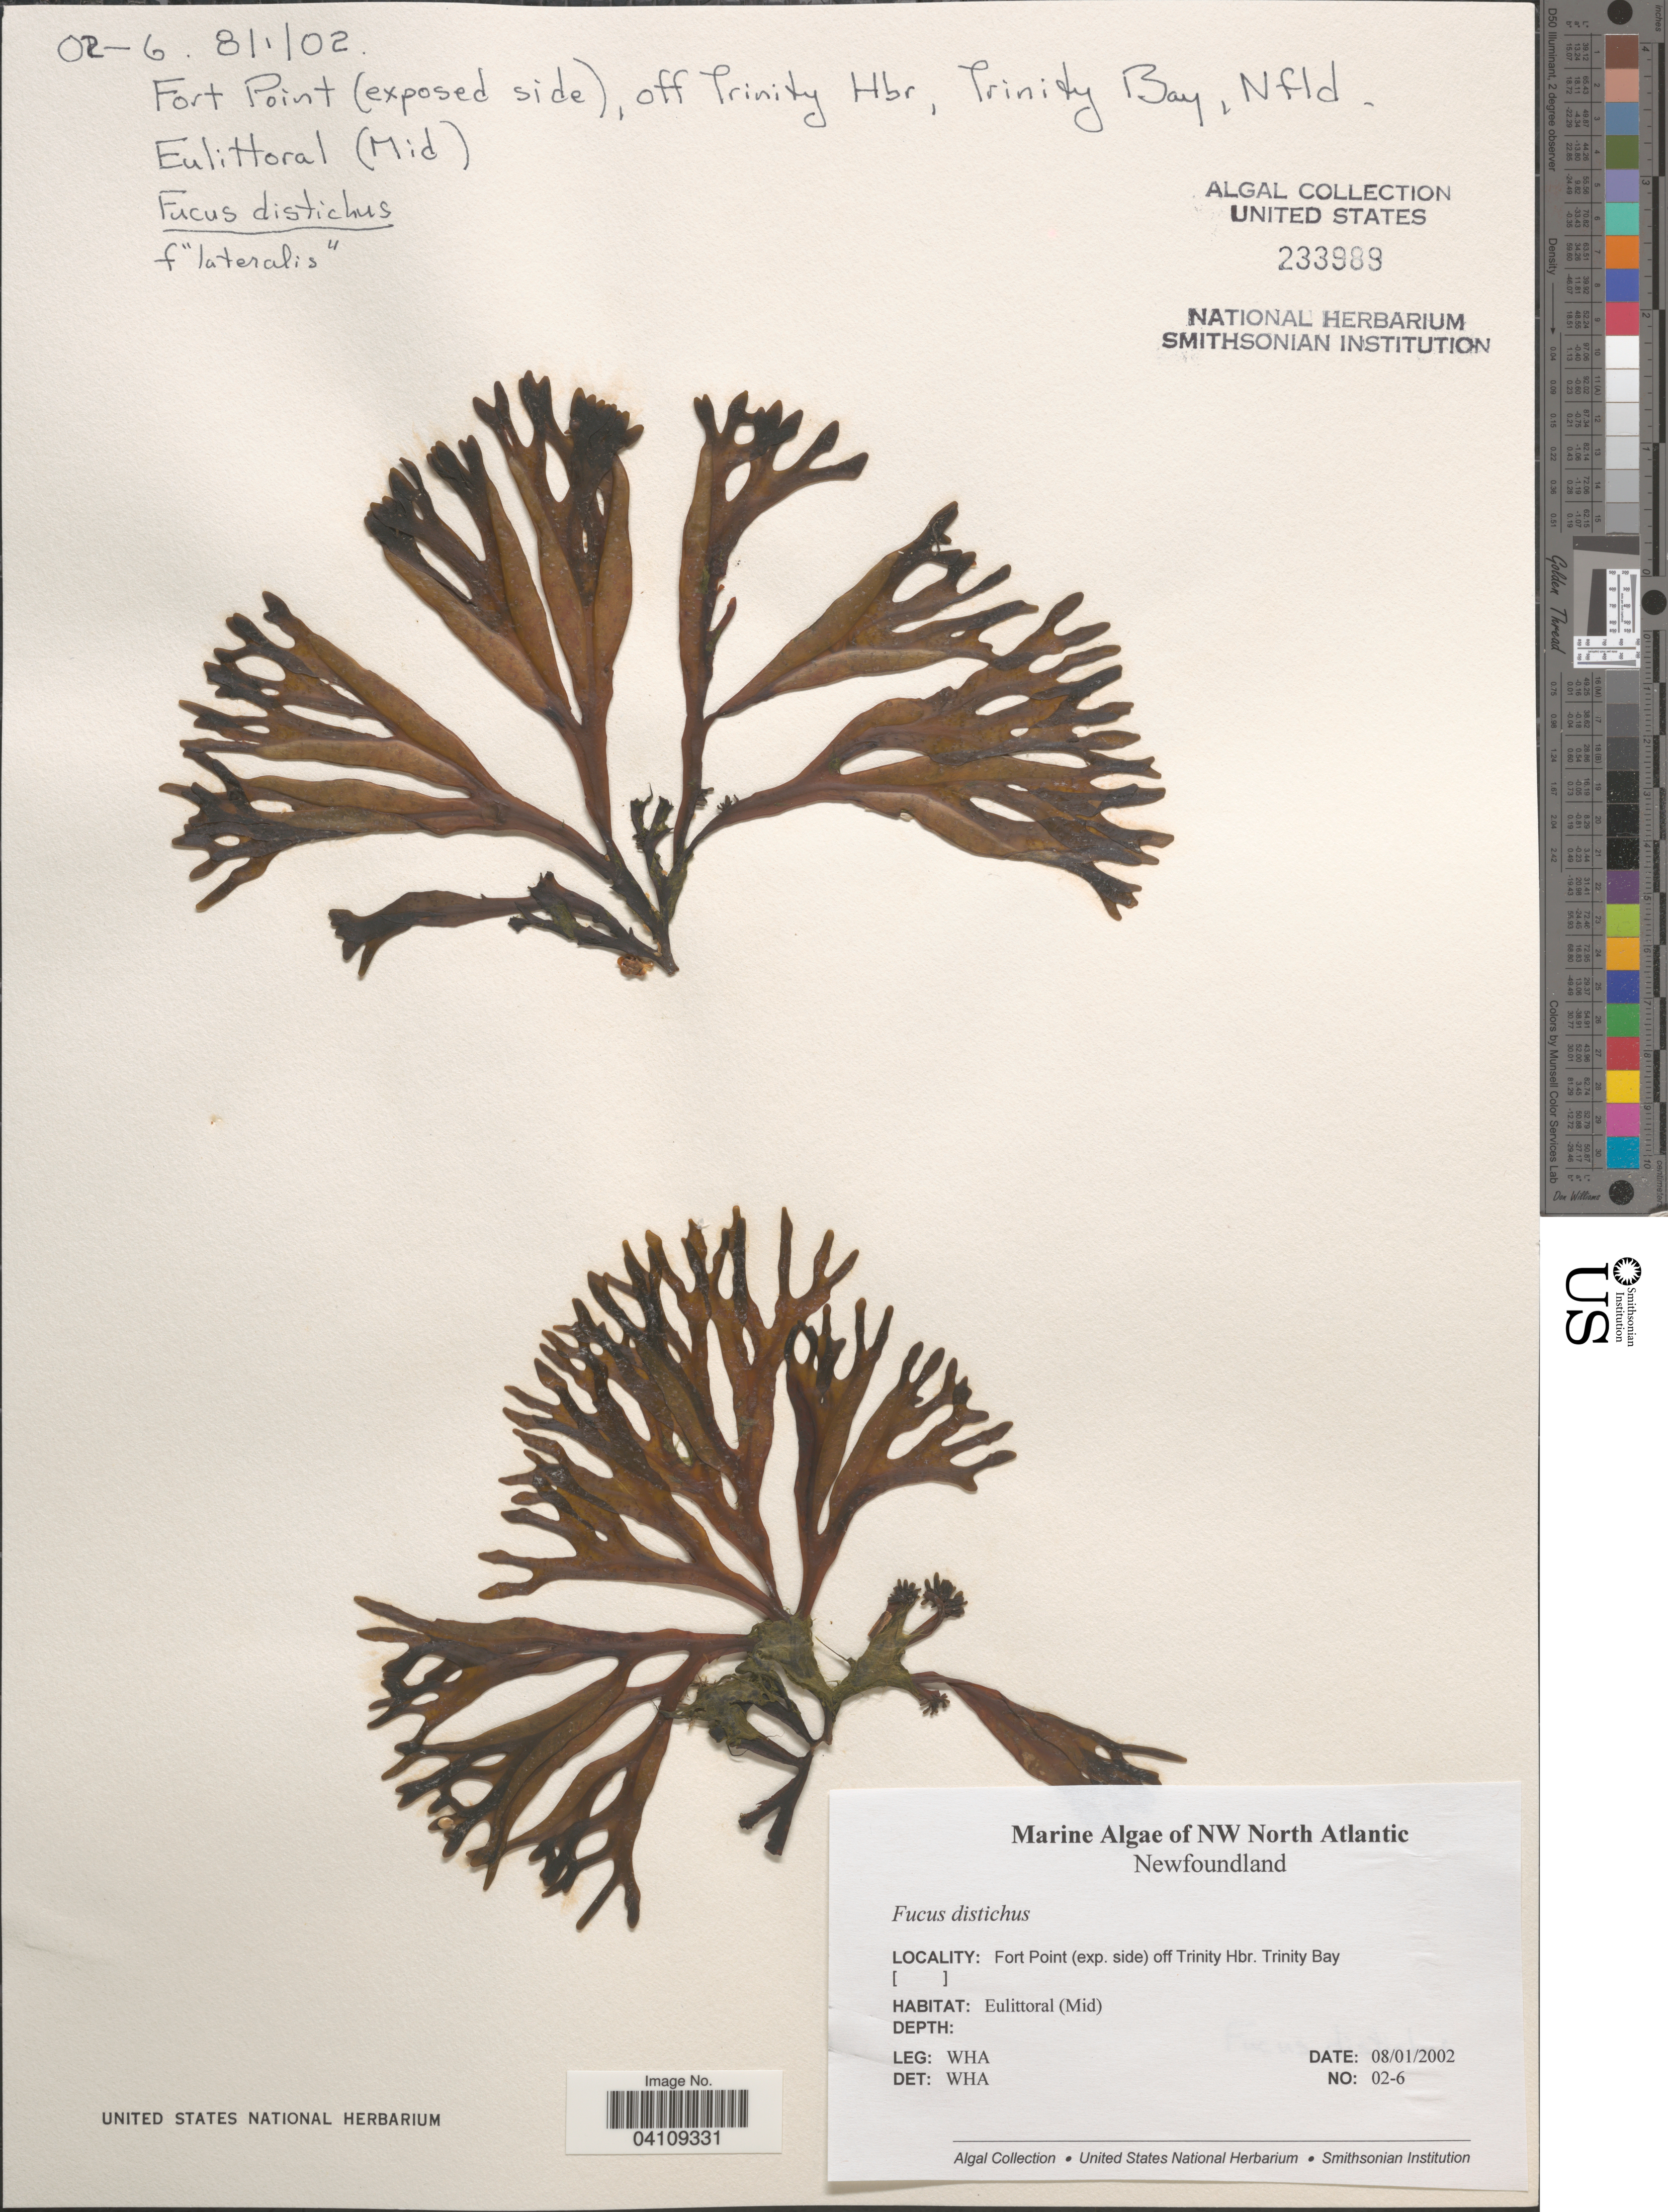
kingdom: Chromista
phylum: Ochrophyta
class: Phaeophyceae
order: Fucales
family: Fucaceae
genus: Fucus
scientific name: Fucus distichus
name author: L.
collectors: W. H. Adey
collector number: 02-6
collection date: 2002-08-01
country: Canada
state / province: Newfoundland and Labrador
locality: NW North Atlantic. Fort Point (exp. side) off Trinity Hbr. Trinity Bay.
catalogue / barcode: US 233989